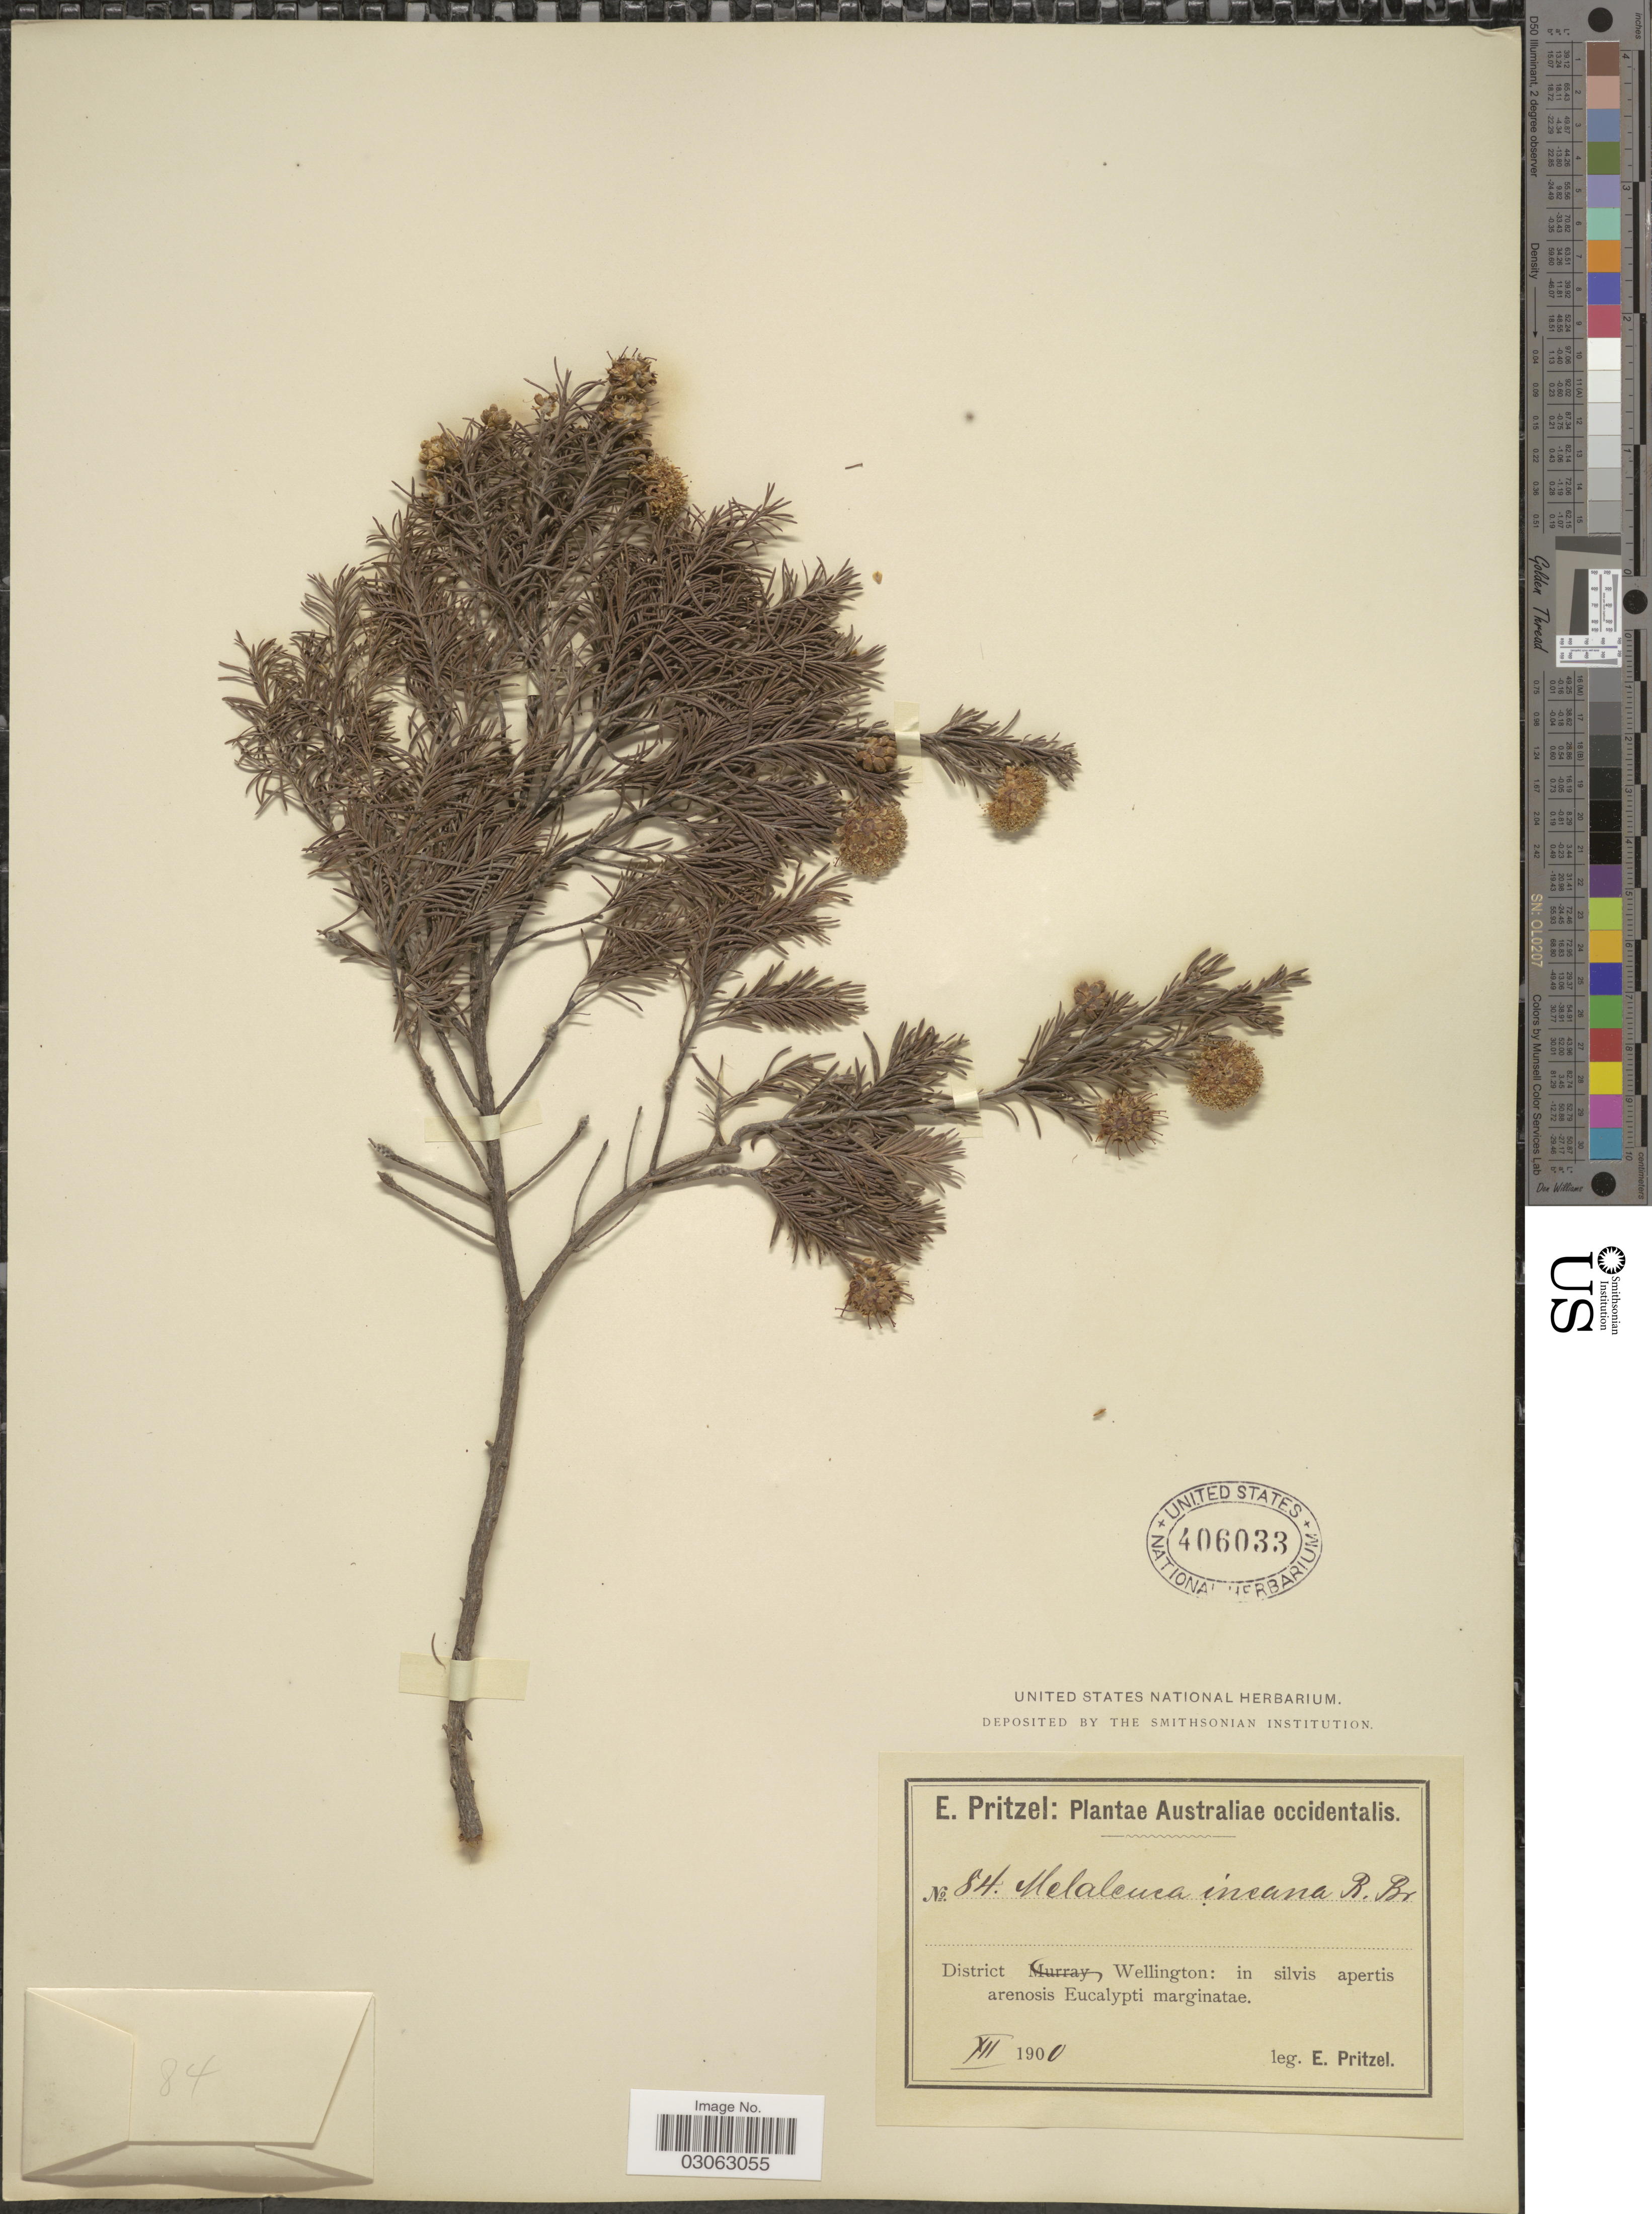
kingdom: Plantae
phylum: Tracheophyta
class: Magnoliopsida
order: Myrtales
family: Myrtaceae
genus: Melaleuca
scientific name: Melaleuca incana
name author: R. Br.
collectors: E. G. Pritzel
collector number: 84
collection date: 1900-12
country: Australia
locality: Australiae occidentalis. District Wellington.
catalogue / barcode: US 406033